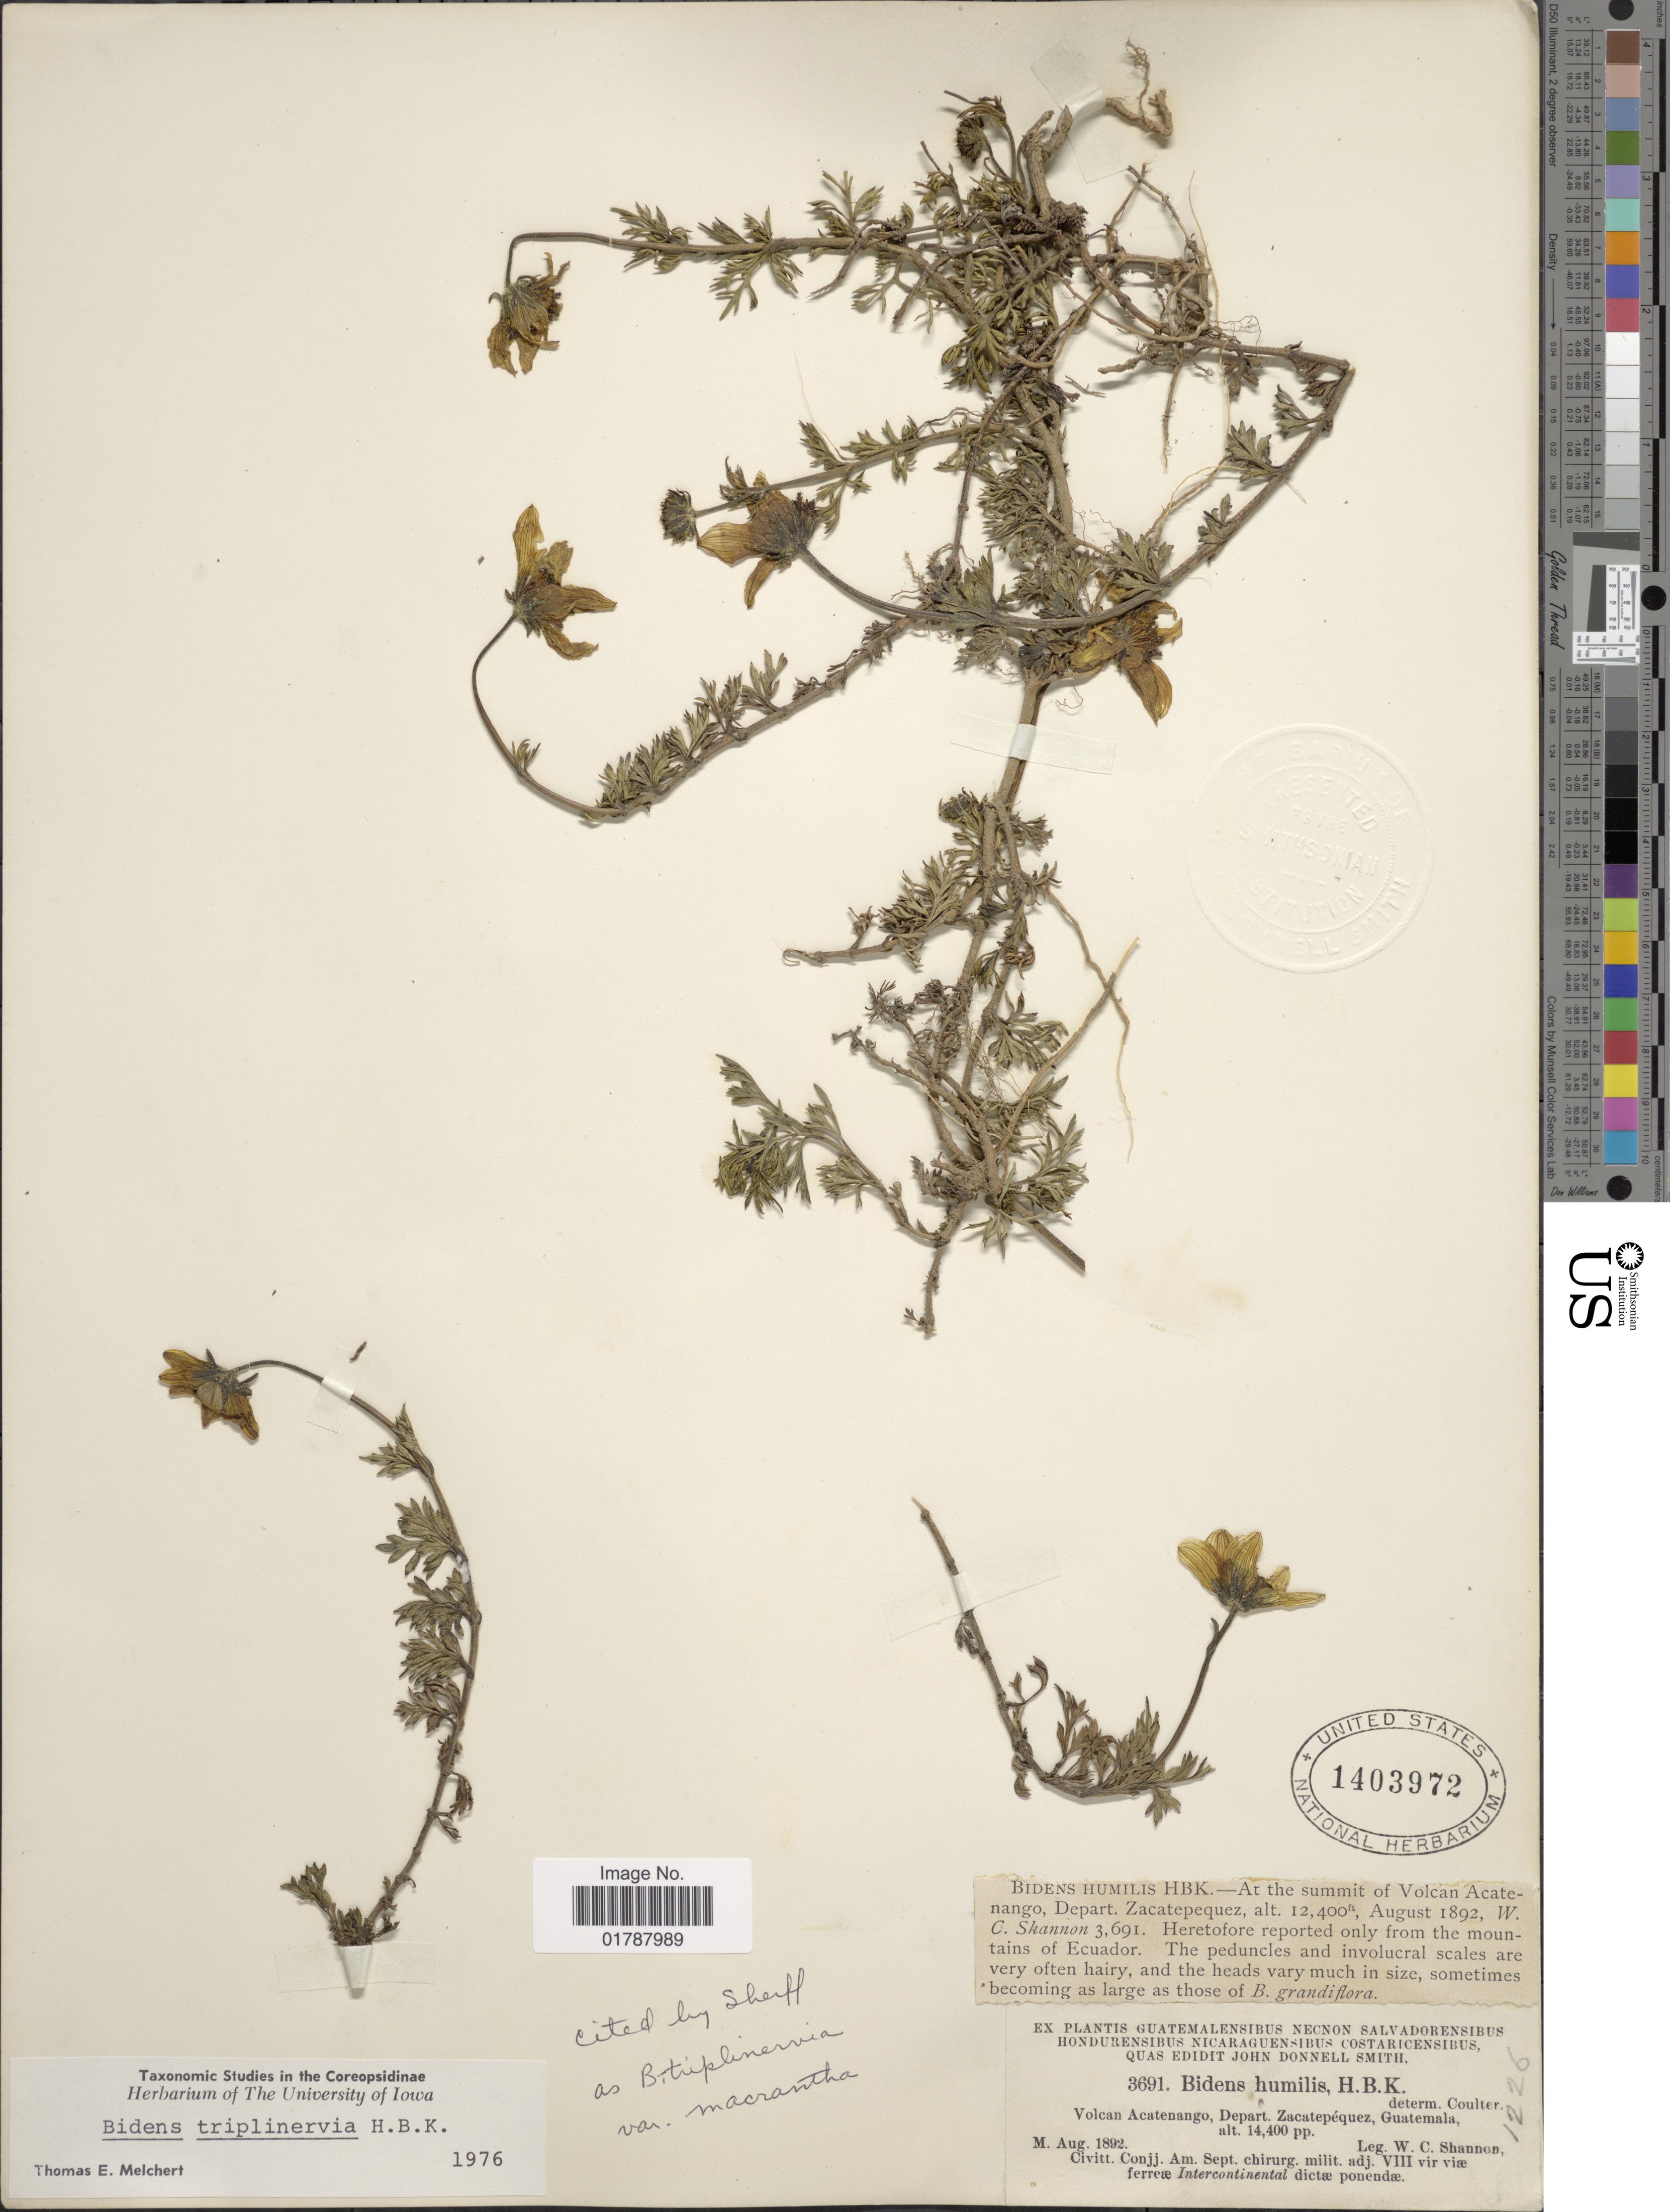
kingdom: Plantae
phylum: Tracheophyta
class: Magnoliopsida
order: Asterales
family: Asteraceae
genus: Bidens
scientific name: Bidens triplinervia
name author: Kunth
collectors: W. C. Shannon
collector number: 3691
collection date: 1892-08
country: Guatemala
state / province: Sacatepéquez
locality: Volcan Acatenango, Depart. Zacatepequez, Guatemala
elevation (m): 4389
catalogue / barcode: US 1403972